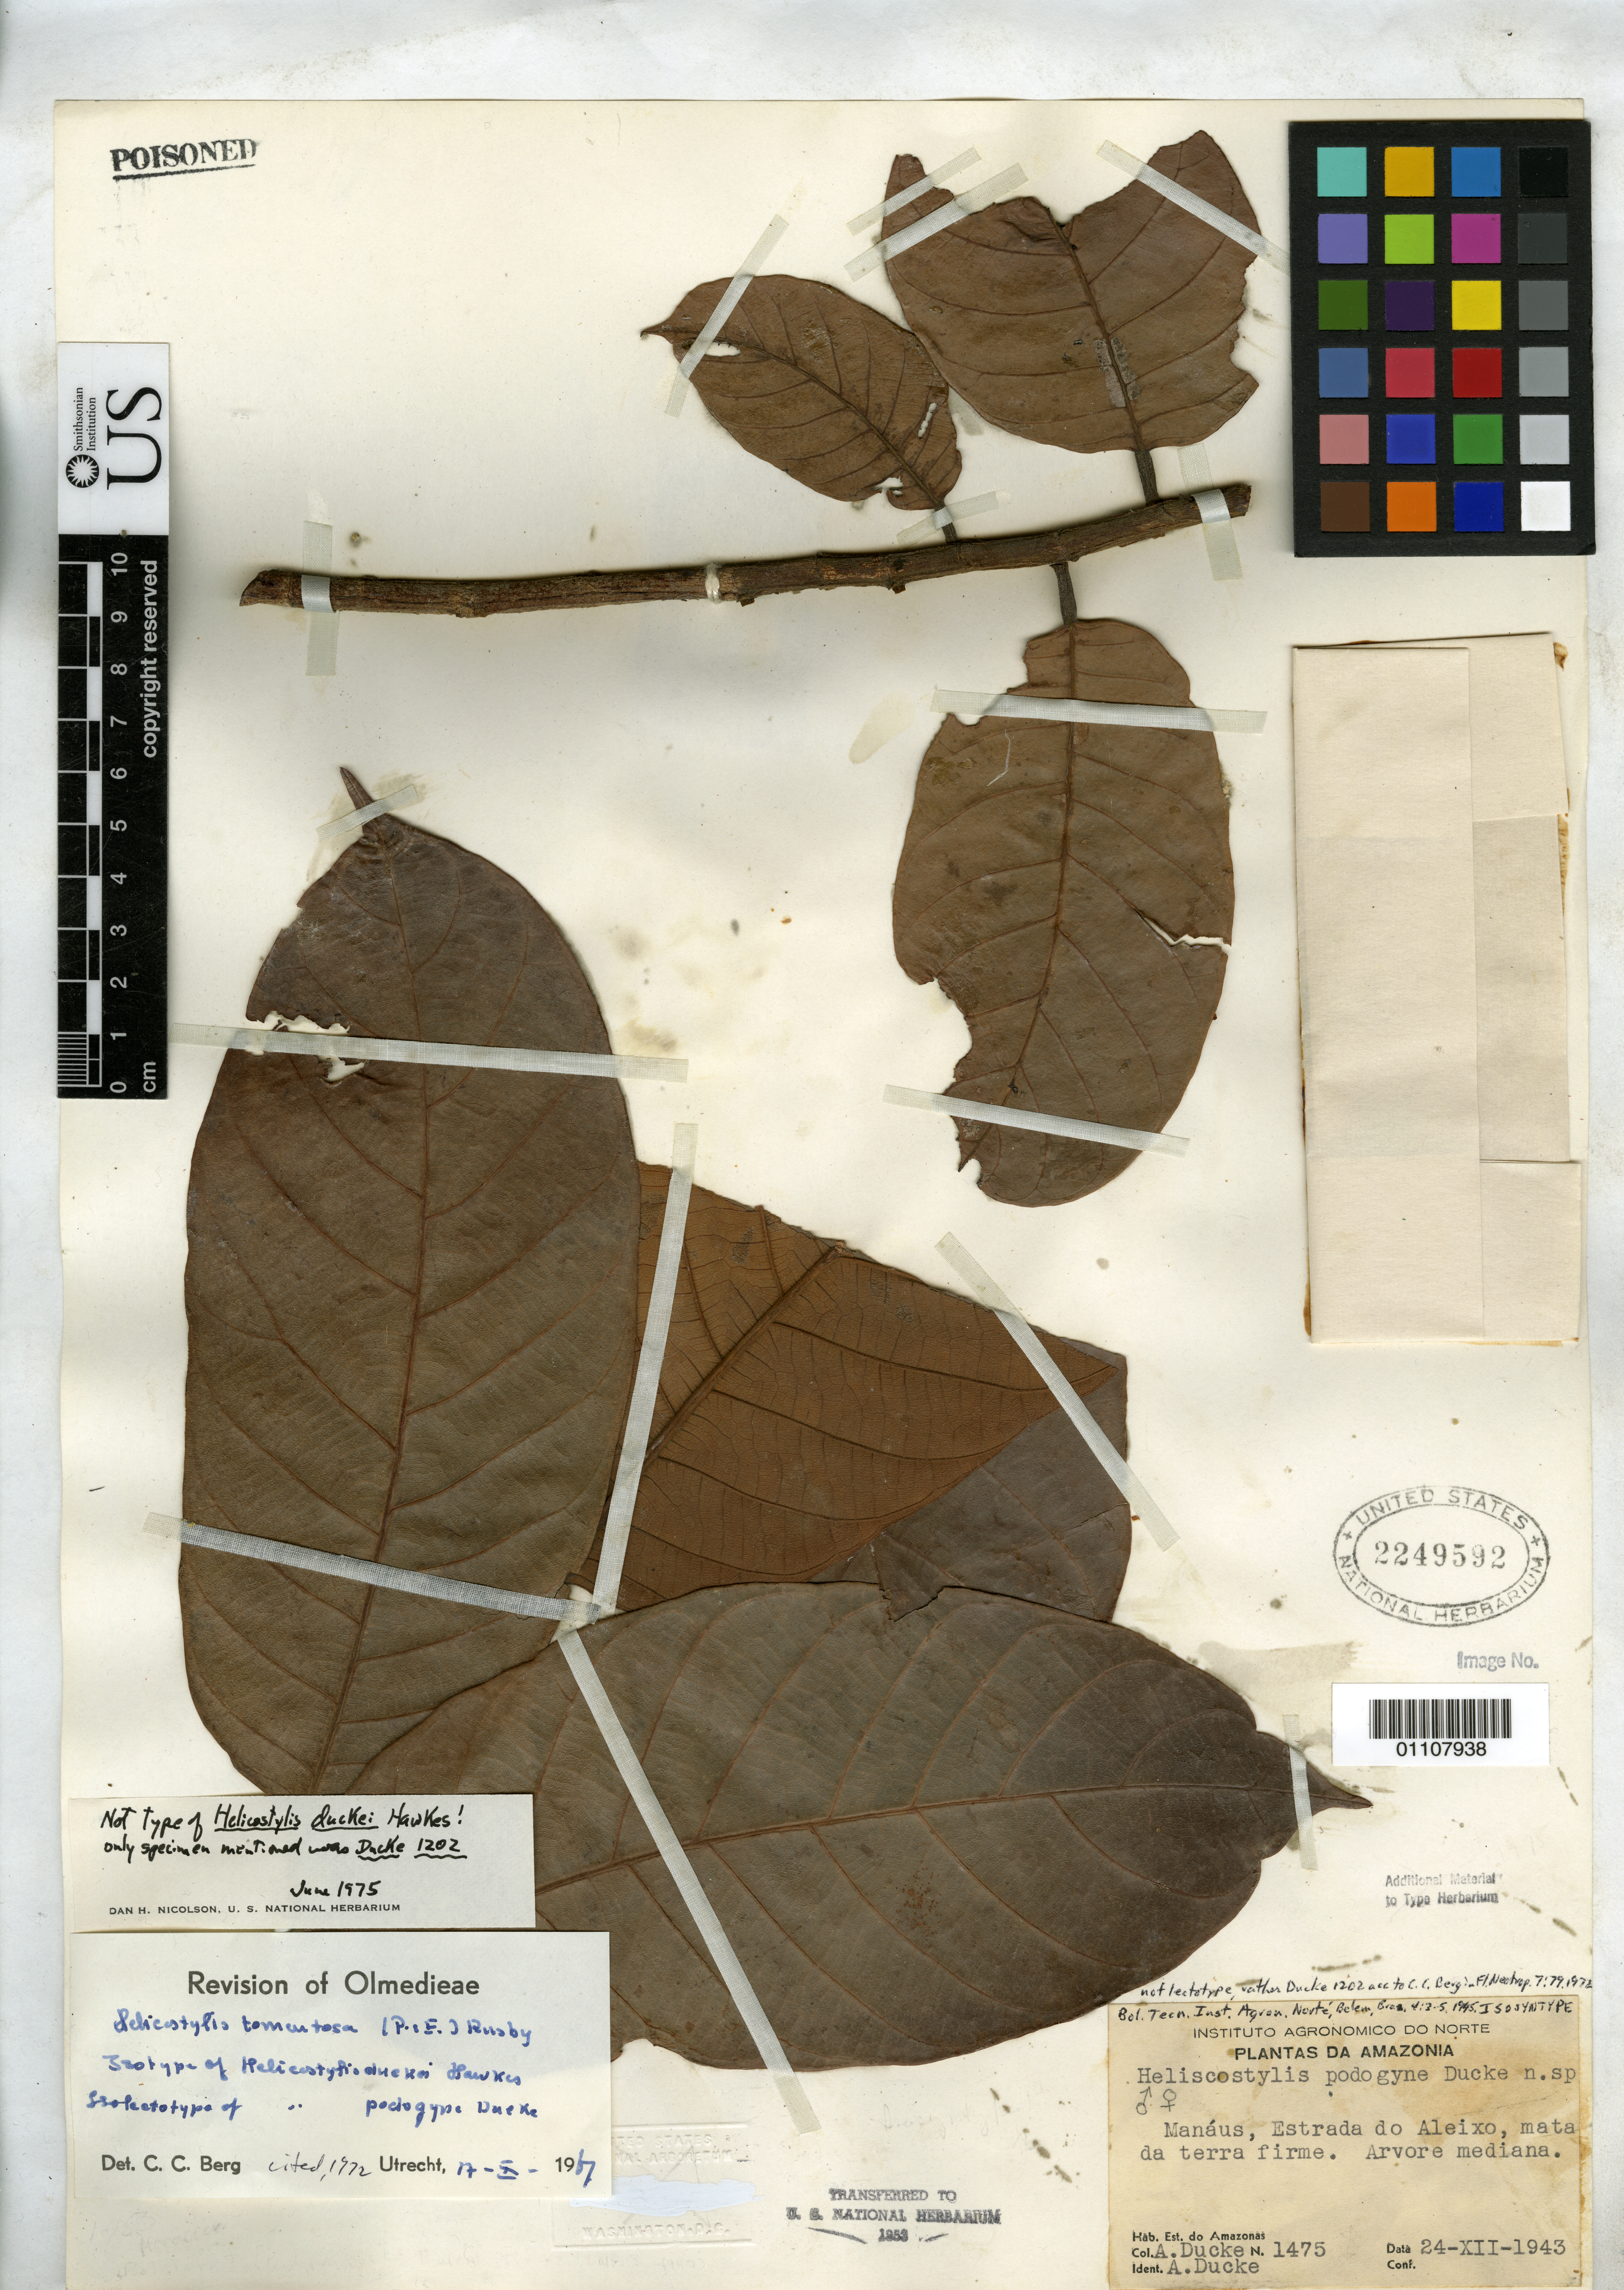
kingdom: Plantae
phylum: Tracheophyta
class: Magnoliopsida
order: Rosales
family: Moraceae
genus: Helicostylis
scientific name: Helicostylis podogyne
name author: Ducke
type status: Isosyntype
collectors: J. A. Ducke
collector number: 1475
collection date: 1943-12-24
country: Brazil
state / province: Amazonas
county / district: Manaus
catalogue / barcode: US 2249592